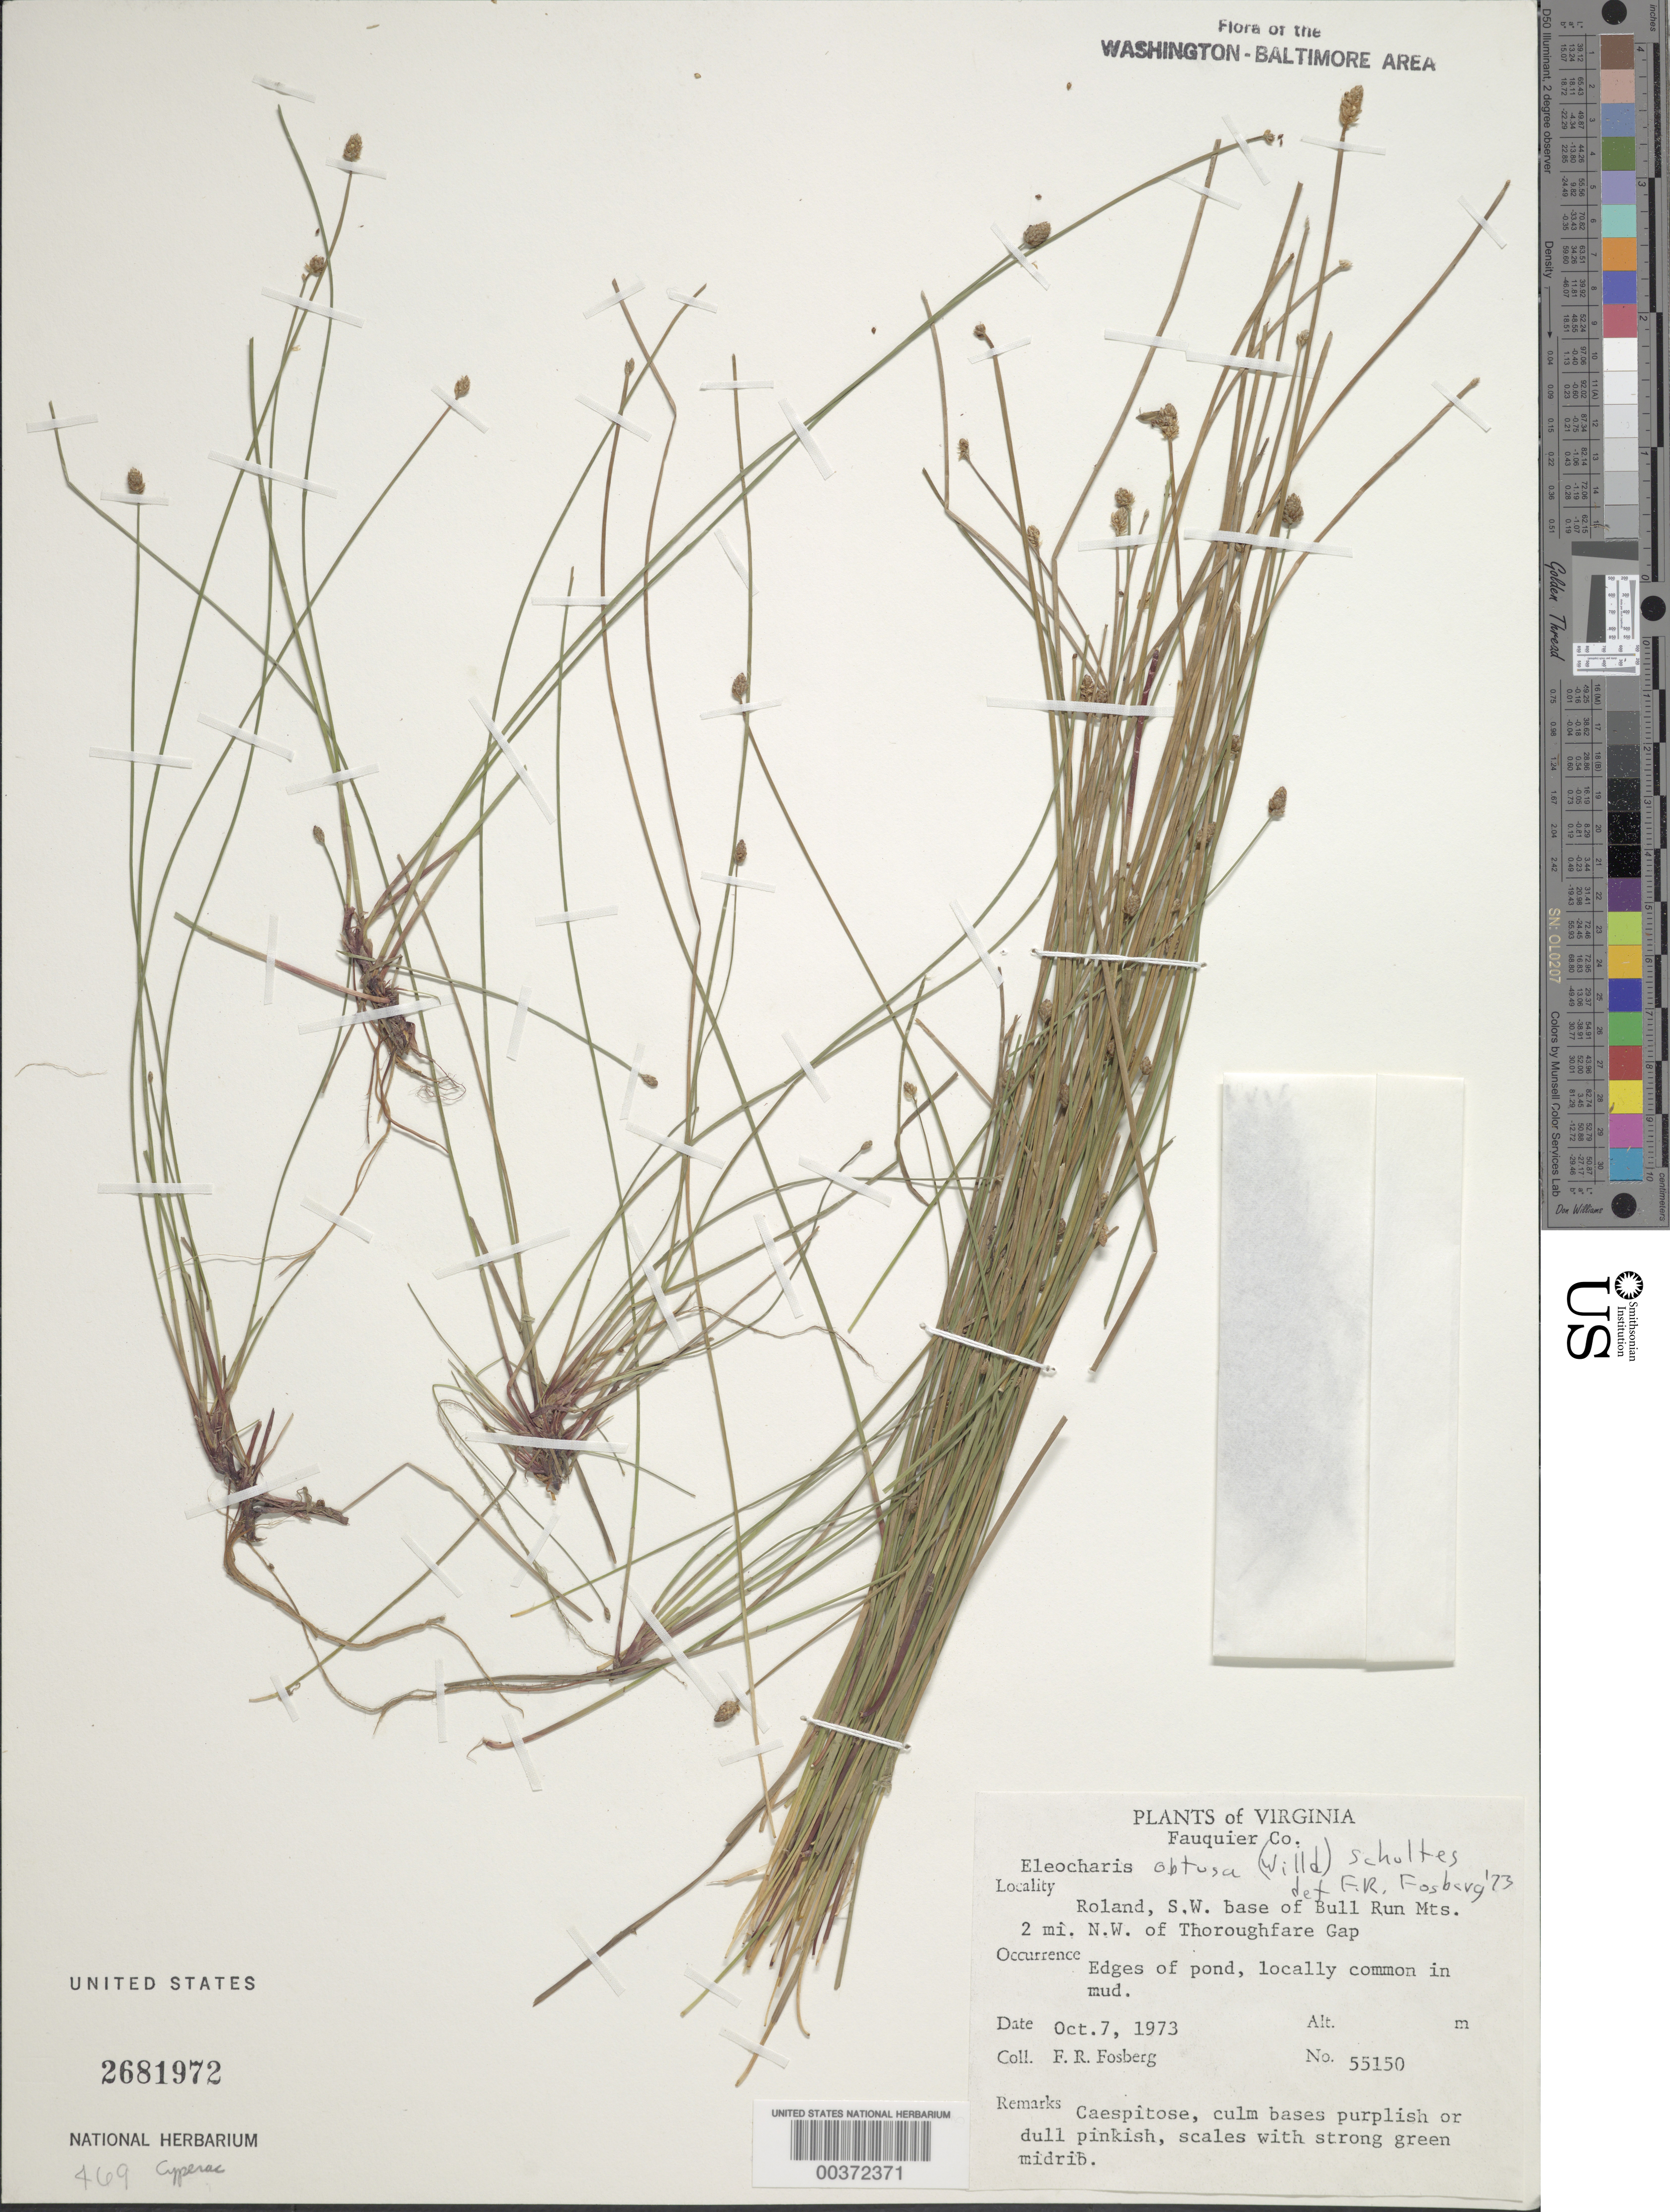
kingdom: Plantae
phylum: Tracheophyta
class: Liliopsida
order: Poales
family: Cyperaceae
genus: Eleocharis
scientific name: Eleocharis obtusa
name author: (Willd.) Schult.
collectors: F. R. Fosberg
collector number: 55150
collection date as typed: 07 Oct 1973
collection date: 1973-10-07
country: United States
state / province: Virginia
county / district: Fauquier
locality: Roland, NW of Thorofare Gap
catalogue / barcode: US 2681972